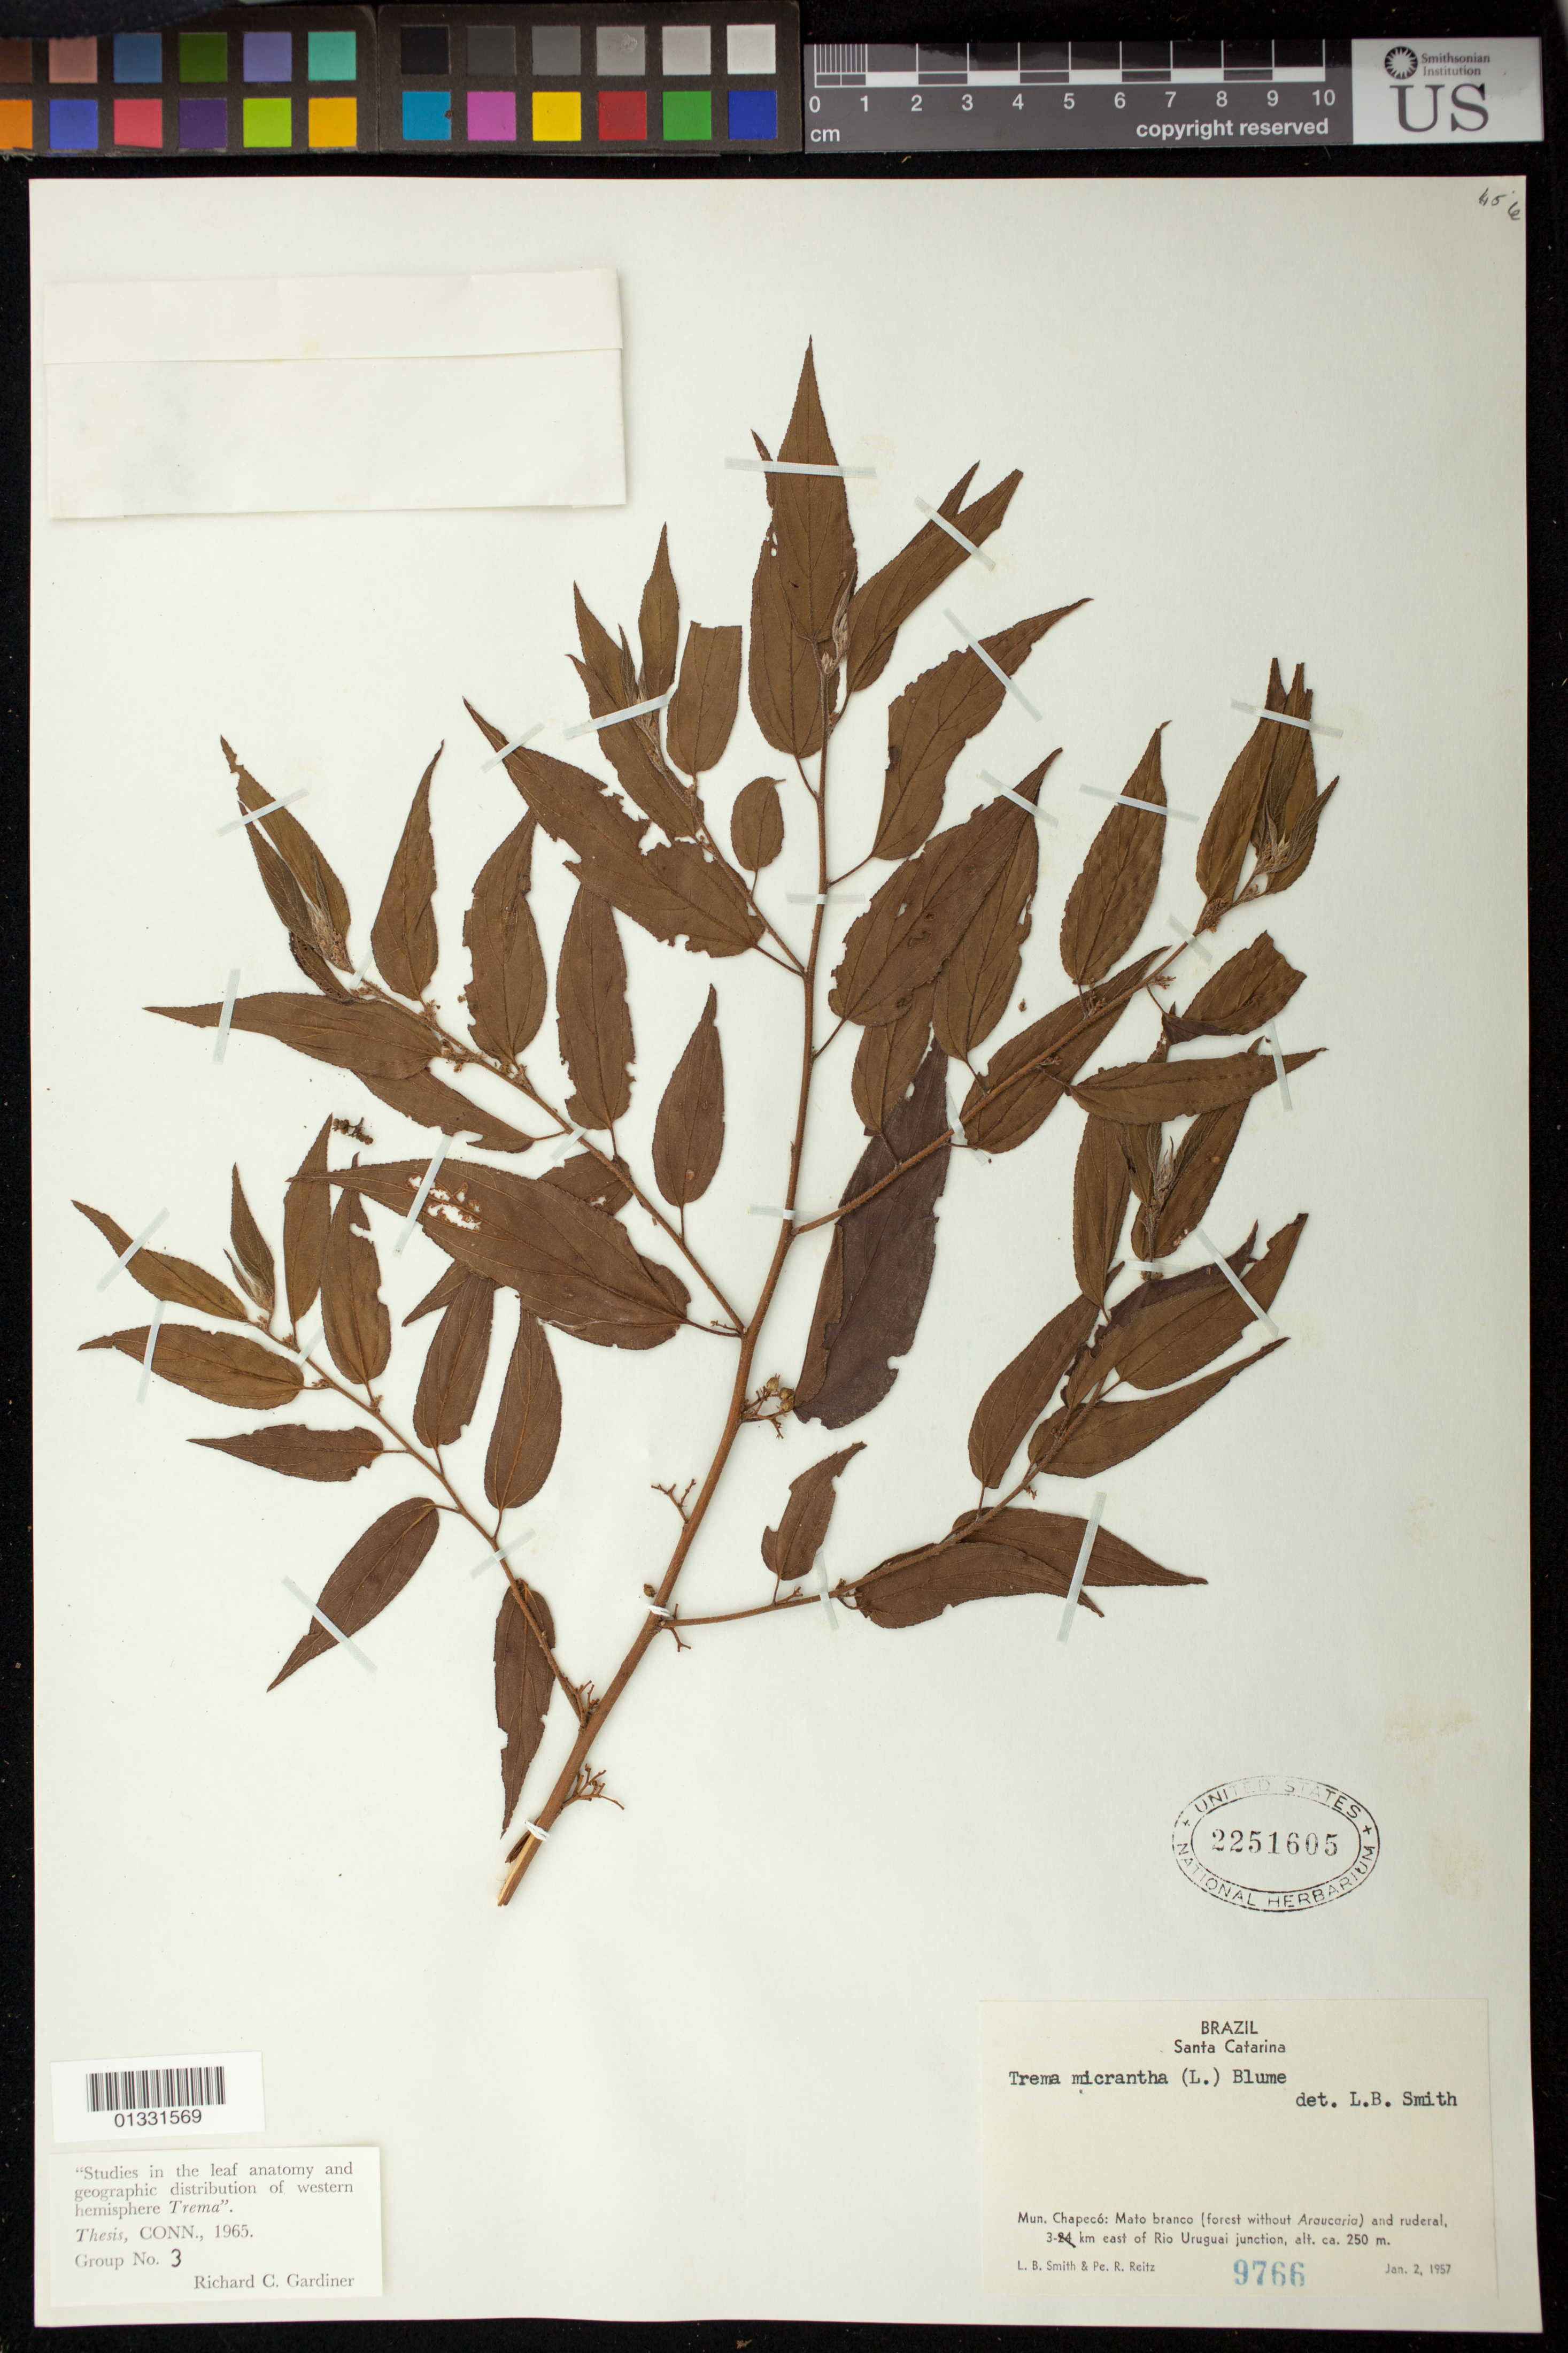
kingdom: Plantae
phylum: Tracheophyta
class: Magnoliopsida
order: Rosales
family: Cannabaceae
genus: Trema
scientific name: Trema micranthum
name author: (L.) Blume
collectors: L. Smith & R. Reitz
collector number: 9766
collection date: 1957-01-02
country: Brazil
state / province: Santa Catarina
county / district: Chapecó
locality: Mato branco (forest without Araucaria) and ruderal, 3 Km east of Rio Uruguai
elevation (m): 250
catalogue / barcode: US 2251605